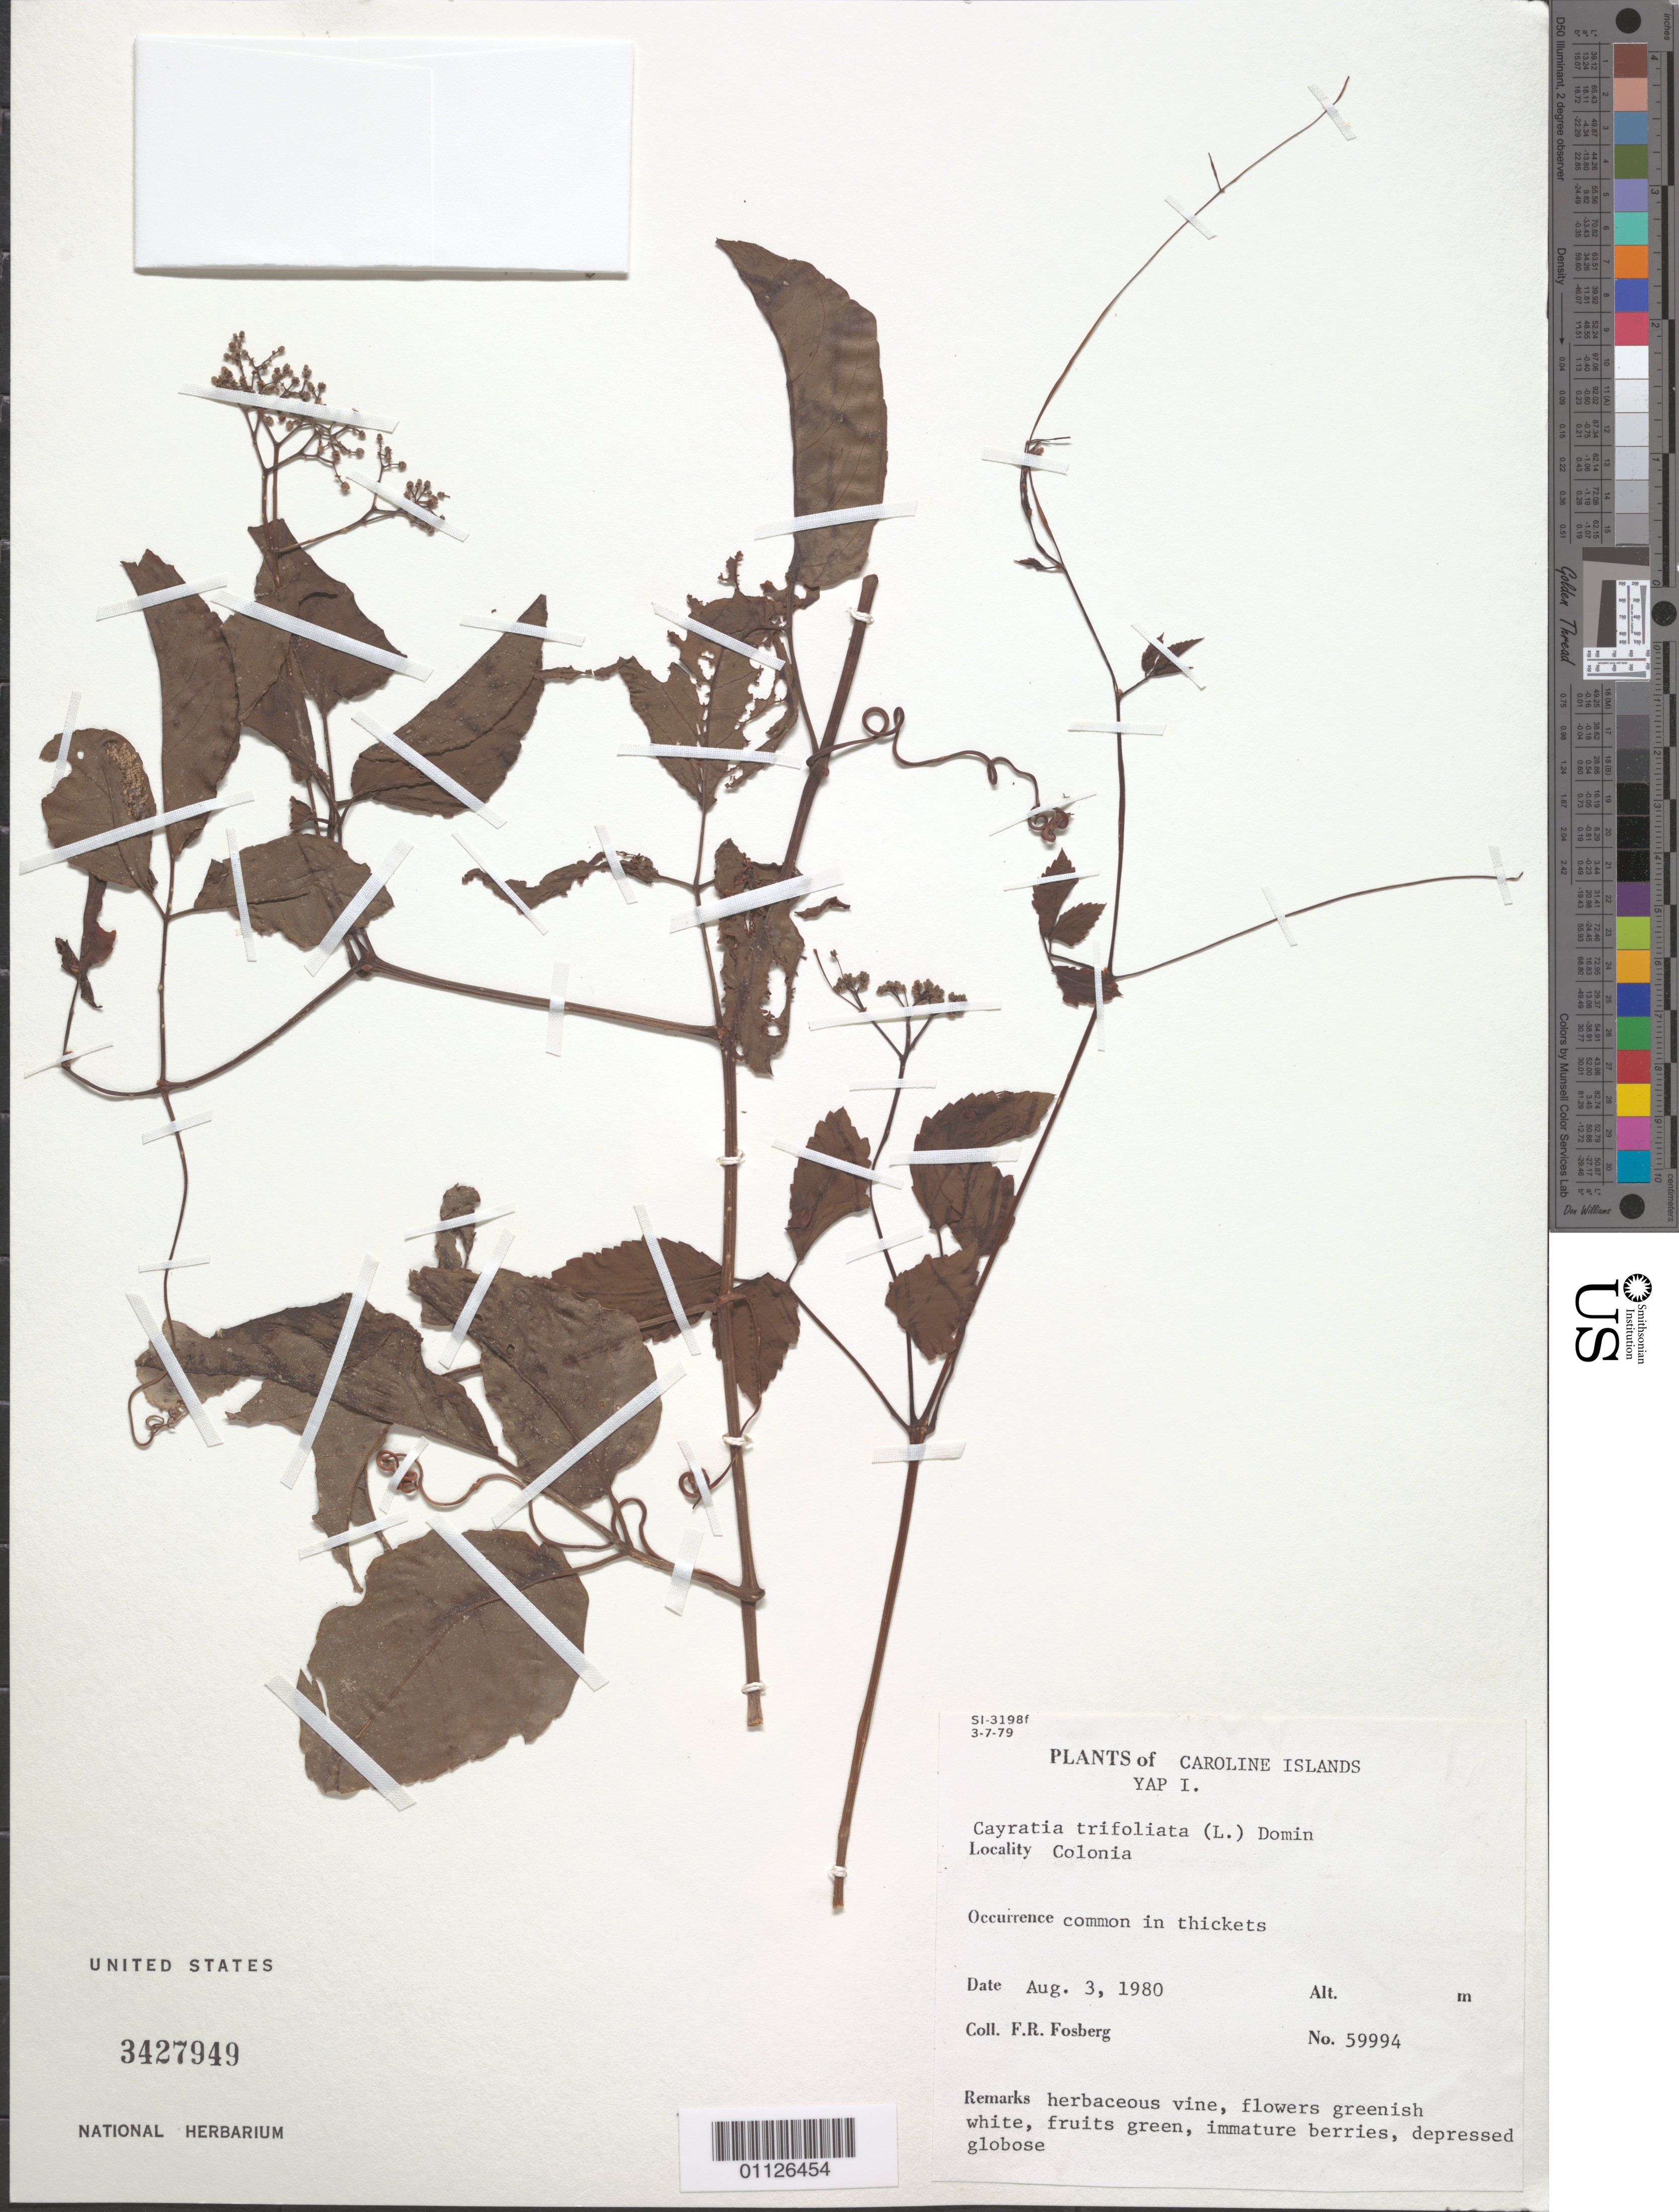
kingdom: Plantae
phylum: Tracheophyta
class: Magnoliopsida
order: Vitales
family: Vitaceae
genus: Causonis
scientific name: Causonis trifolia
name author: (L.) Mabb. & J. Wen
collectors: F. R. Fosberg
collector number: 59994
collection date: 1980-08-03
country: Micronesia, Federated States of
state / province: Yap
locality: Caroline Islands. Colonia.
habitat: Common in thickets. Herbaceous vine.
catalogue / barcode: US 3427949